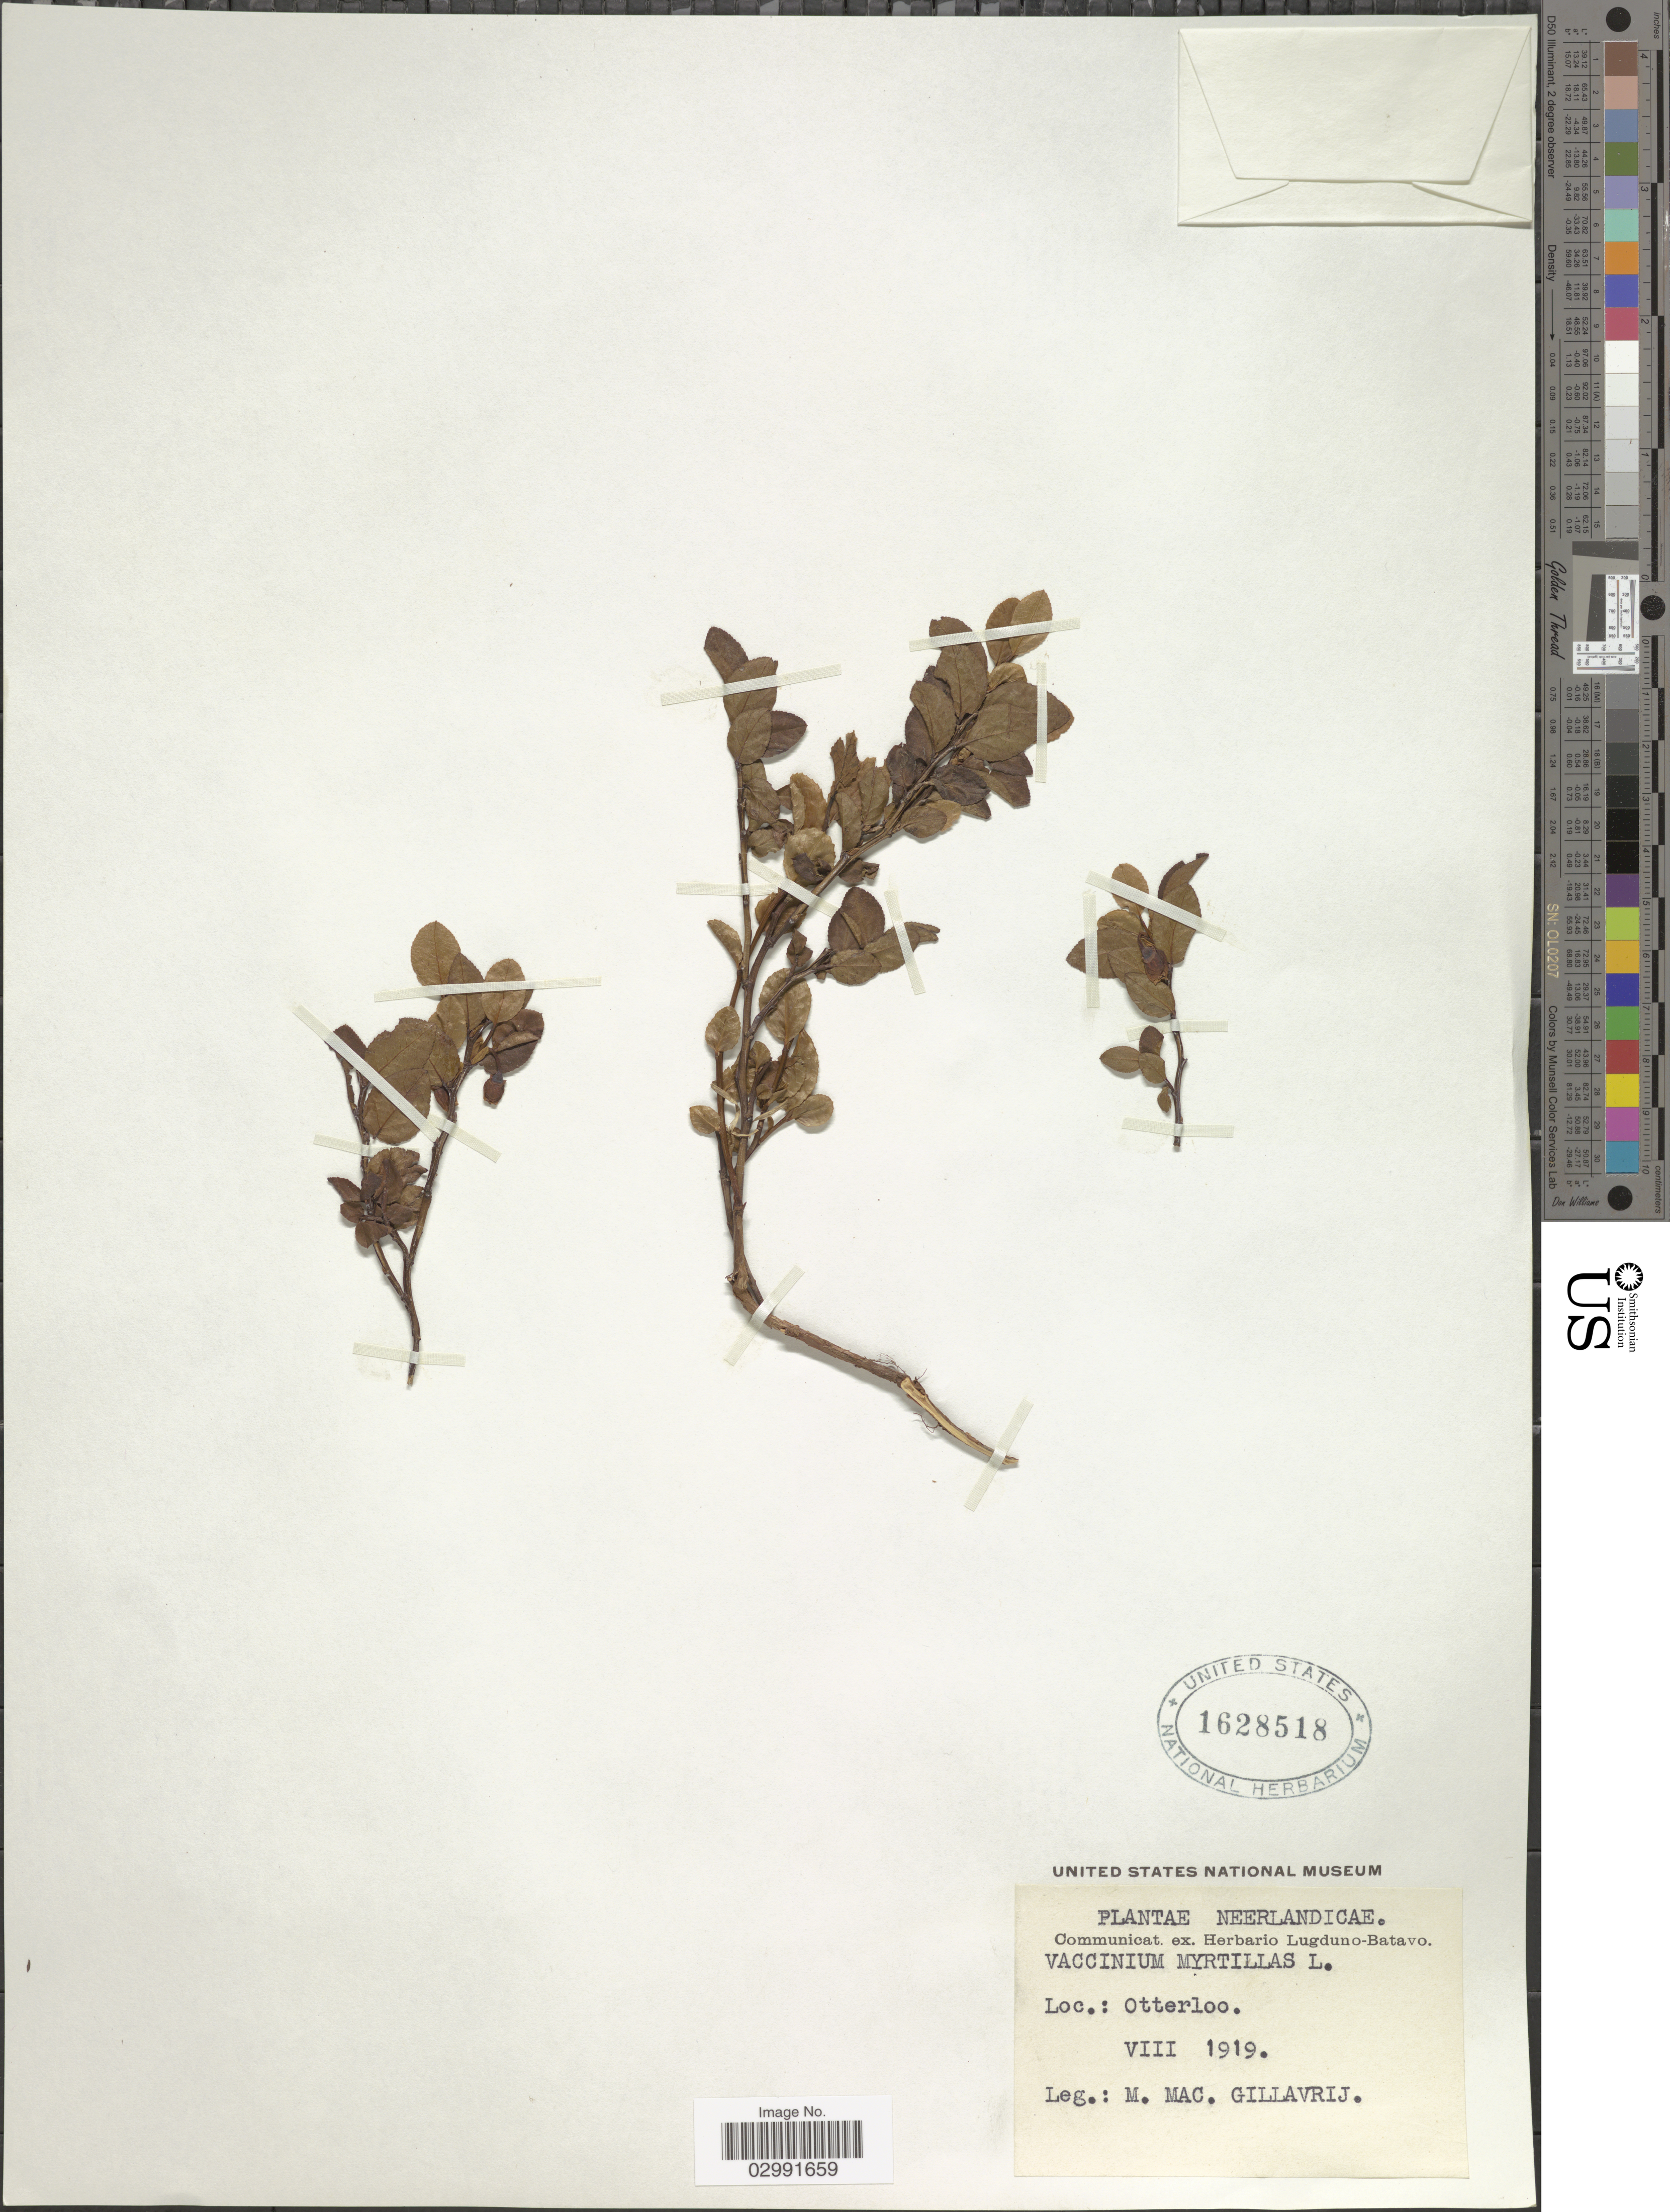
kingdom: Plantae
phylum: Tracheophyta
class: Magnoliopsida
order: Ericales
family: Ericaceae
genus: Vaccinium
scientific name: Vaccinium myrtillus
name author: L.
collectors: M. Gillavry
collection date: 1919-08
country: Netherlands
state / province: Gelderland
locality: Otterloo.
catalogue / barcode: US 1628518